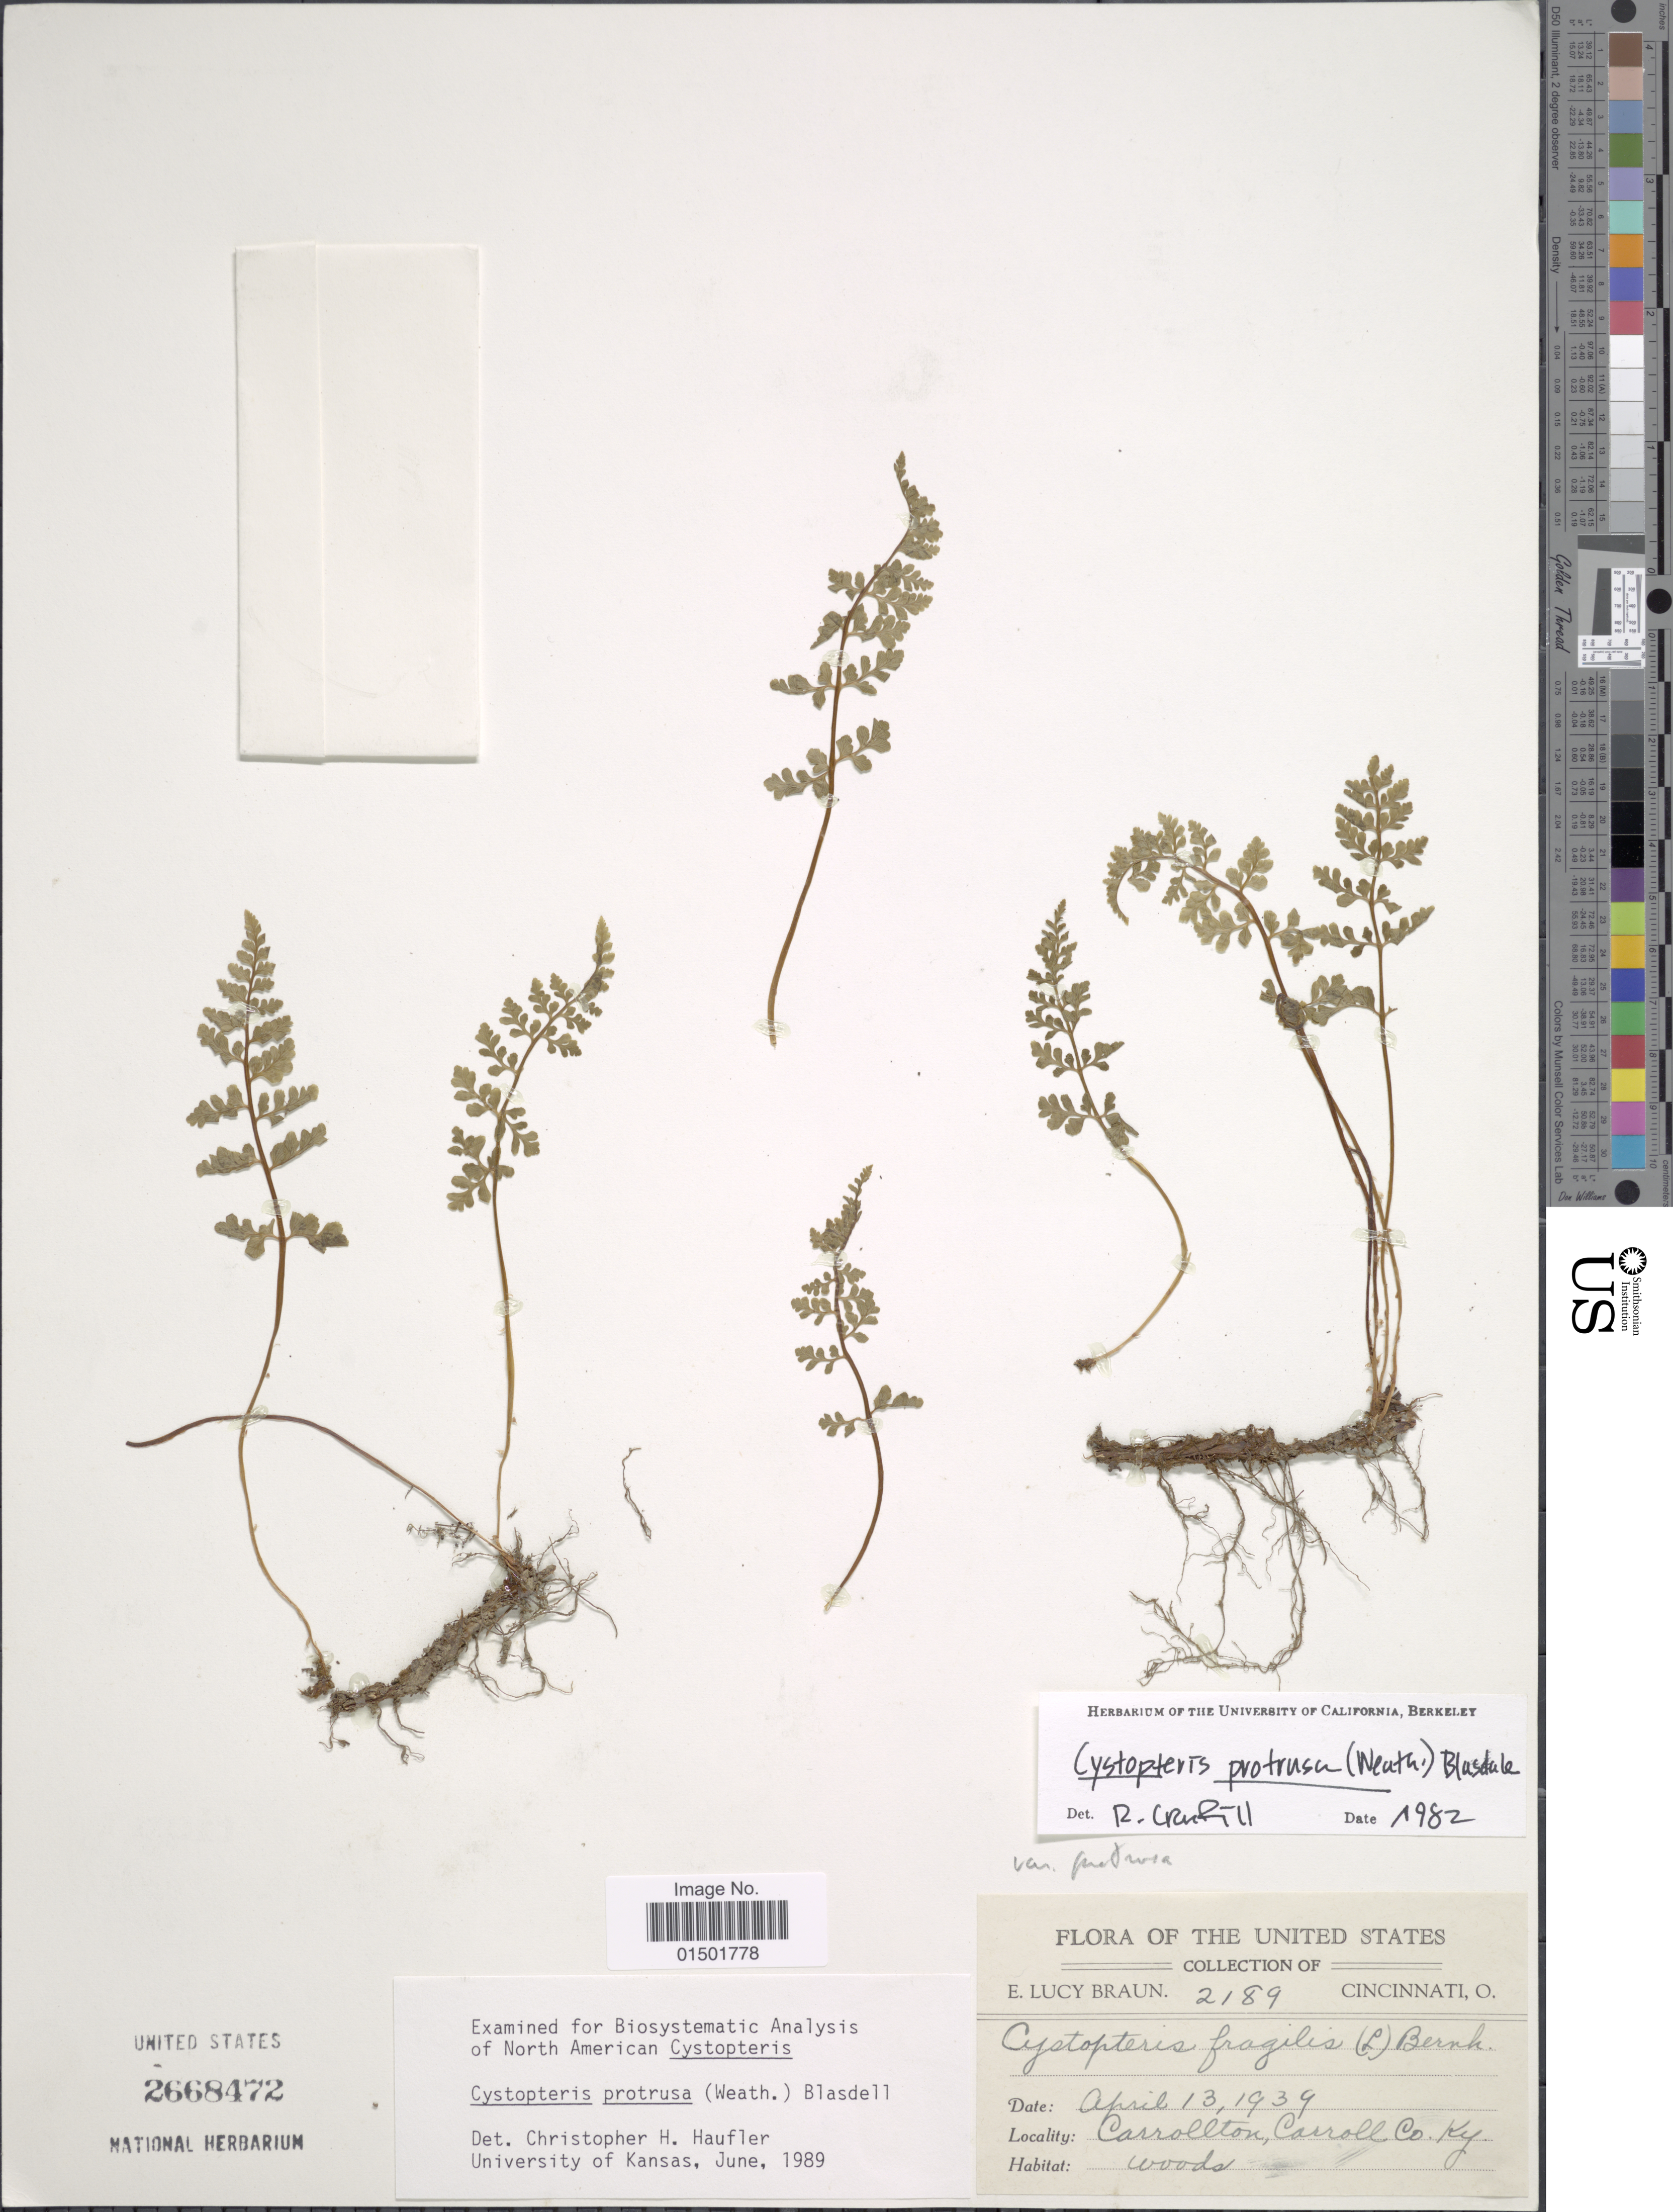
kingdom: Plantae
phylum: Tracheophyta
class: Polypodiopsida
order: Polypodiales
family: Cystopteridaceae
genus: Cystopteris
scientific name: Cystopteris protrusa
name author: (Weath.) Blasdell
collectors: E. L. Braun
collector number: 2189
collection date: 1939-04-13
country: United States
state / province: Kentucky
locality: Carrollton, Carroll Co. Ky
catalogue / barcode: US 2668572